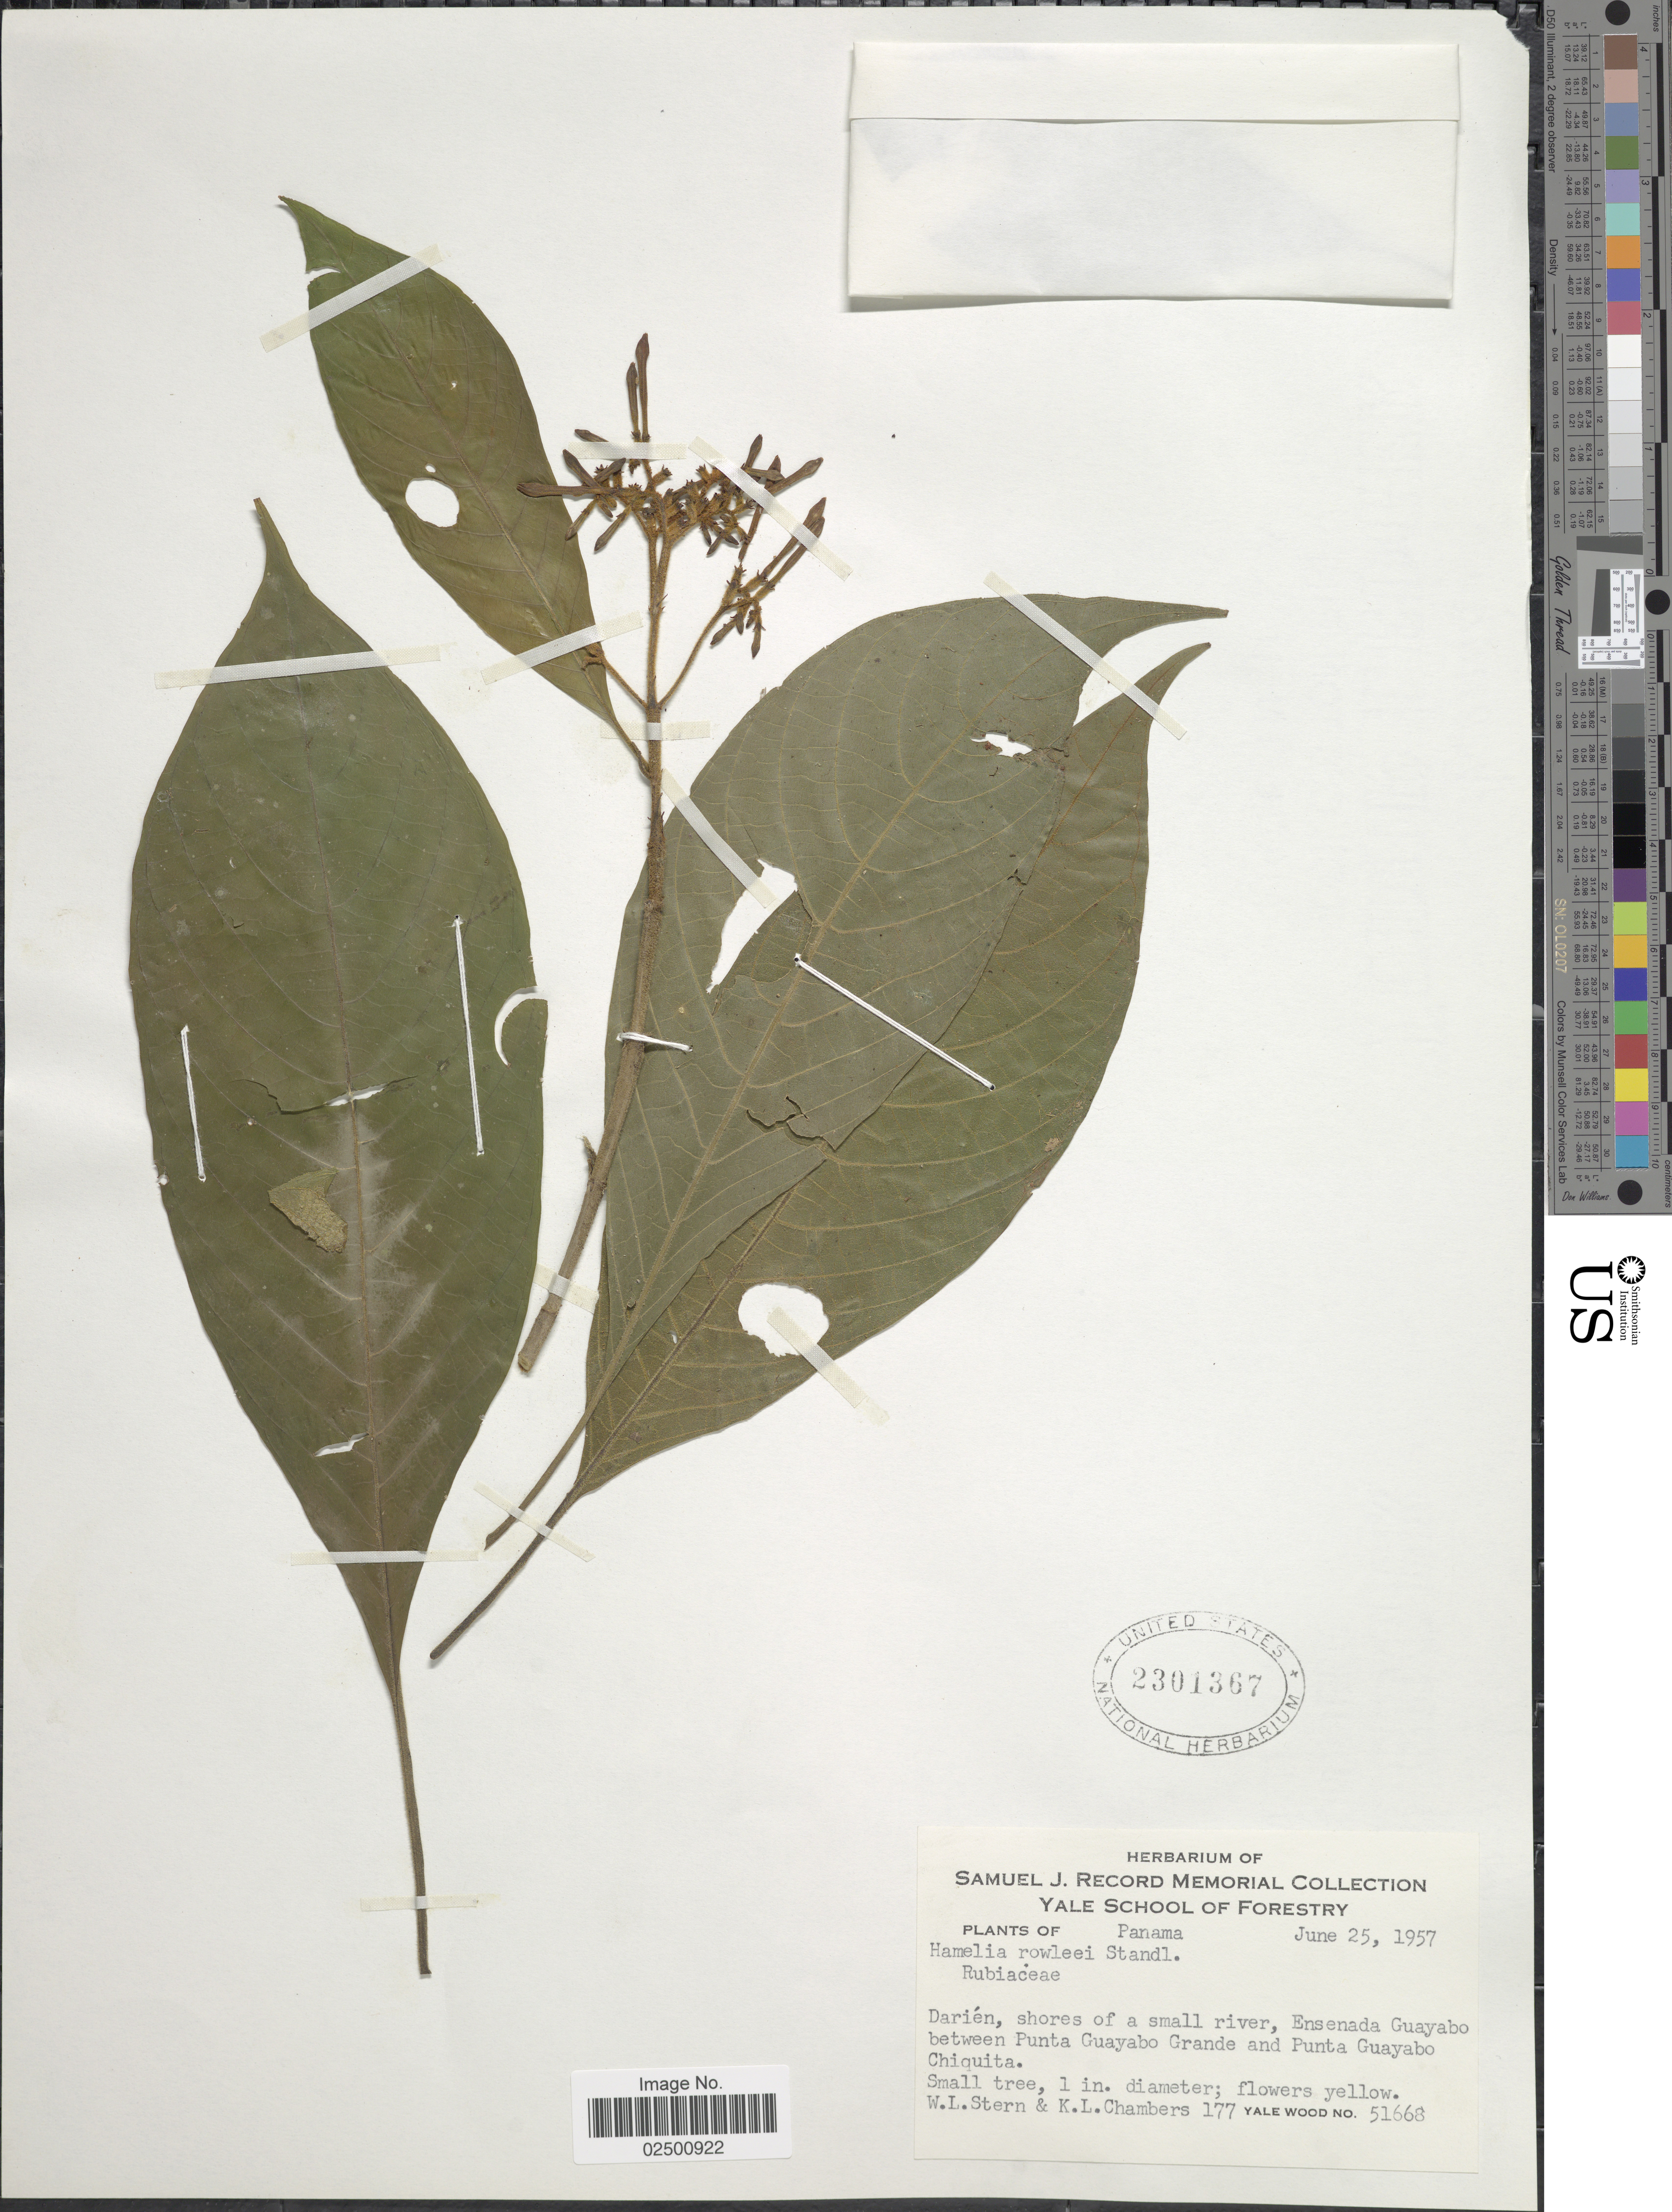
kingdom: Plantae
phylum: Tracheophyta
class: Magnoliopsida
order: Gentianales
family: Rubiaceae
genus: Hamelia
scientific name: Hamelia rowleei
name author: Standl.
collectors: W. L. Stern, K. Chambers & Y. Wood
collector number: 177/51668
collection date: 1957-06-25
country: Panama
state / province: Darién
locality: Shores of a small river, Ensenada Guayabo between Punta Guayabo Grande and Punta Guayabo Chiquita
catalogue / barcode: US 2301367